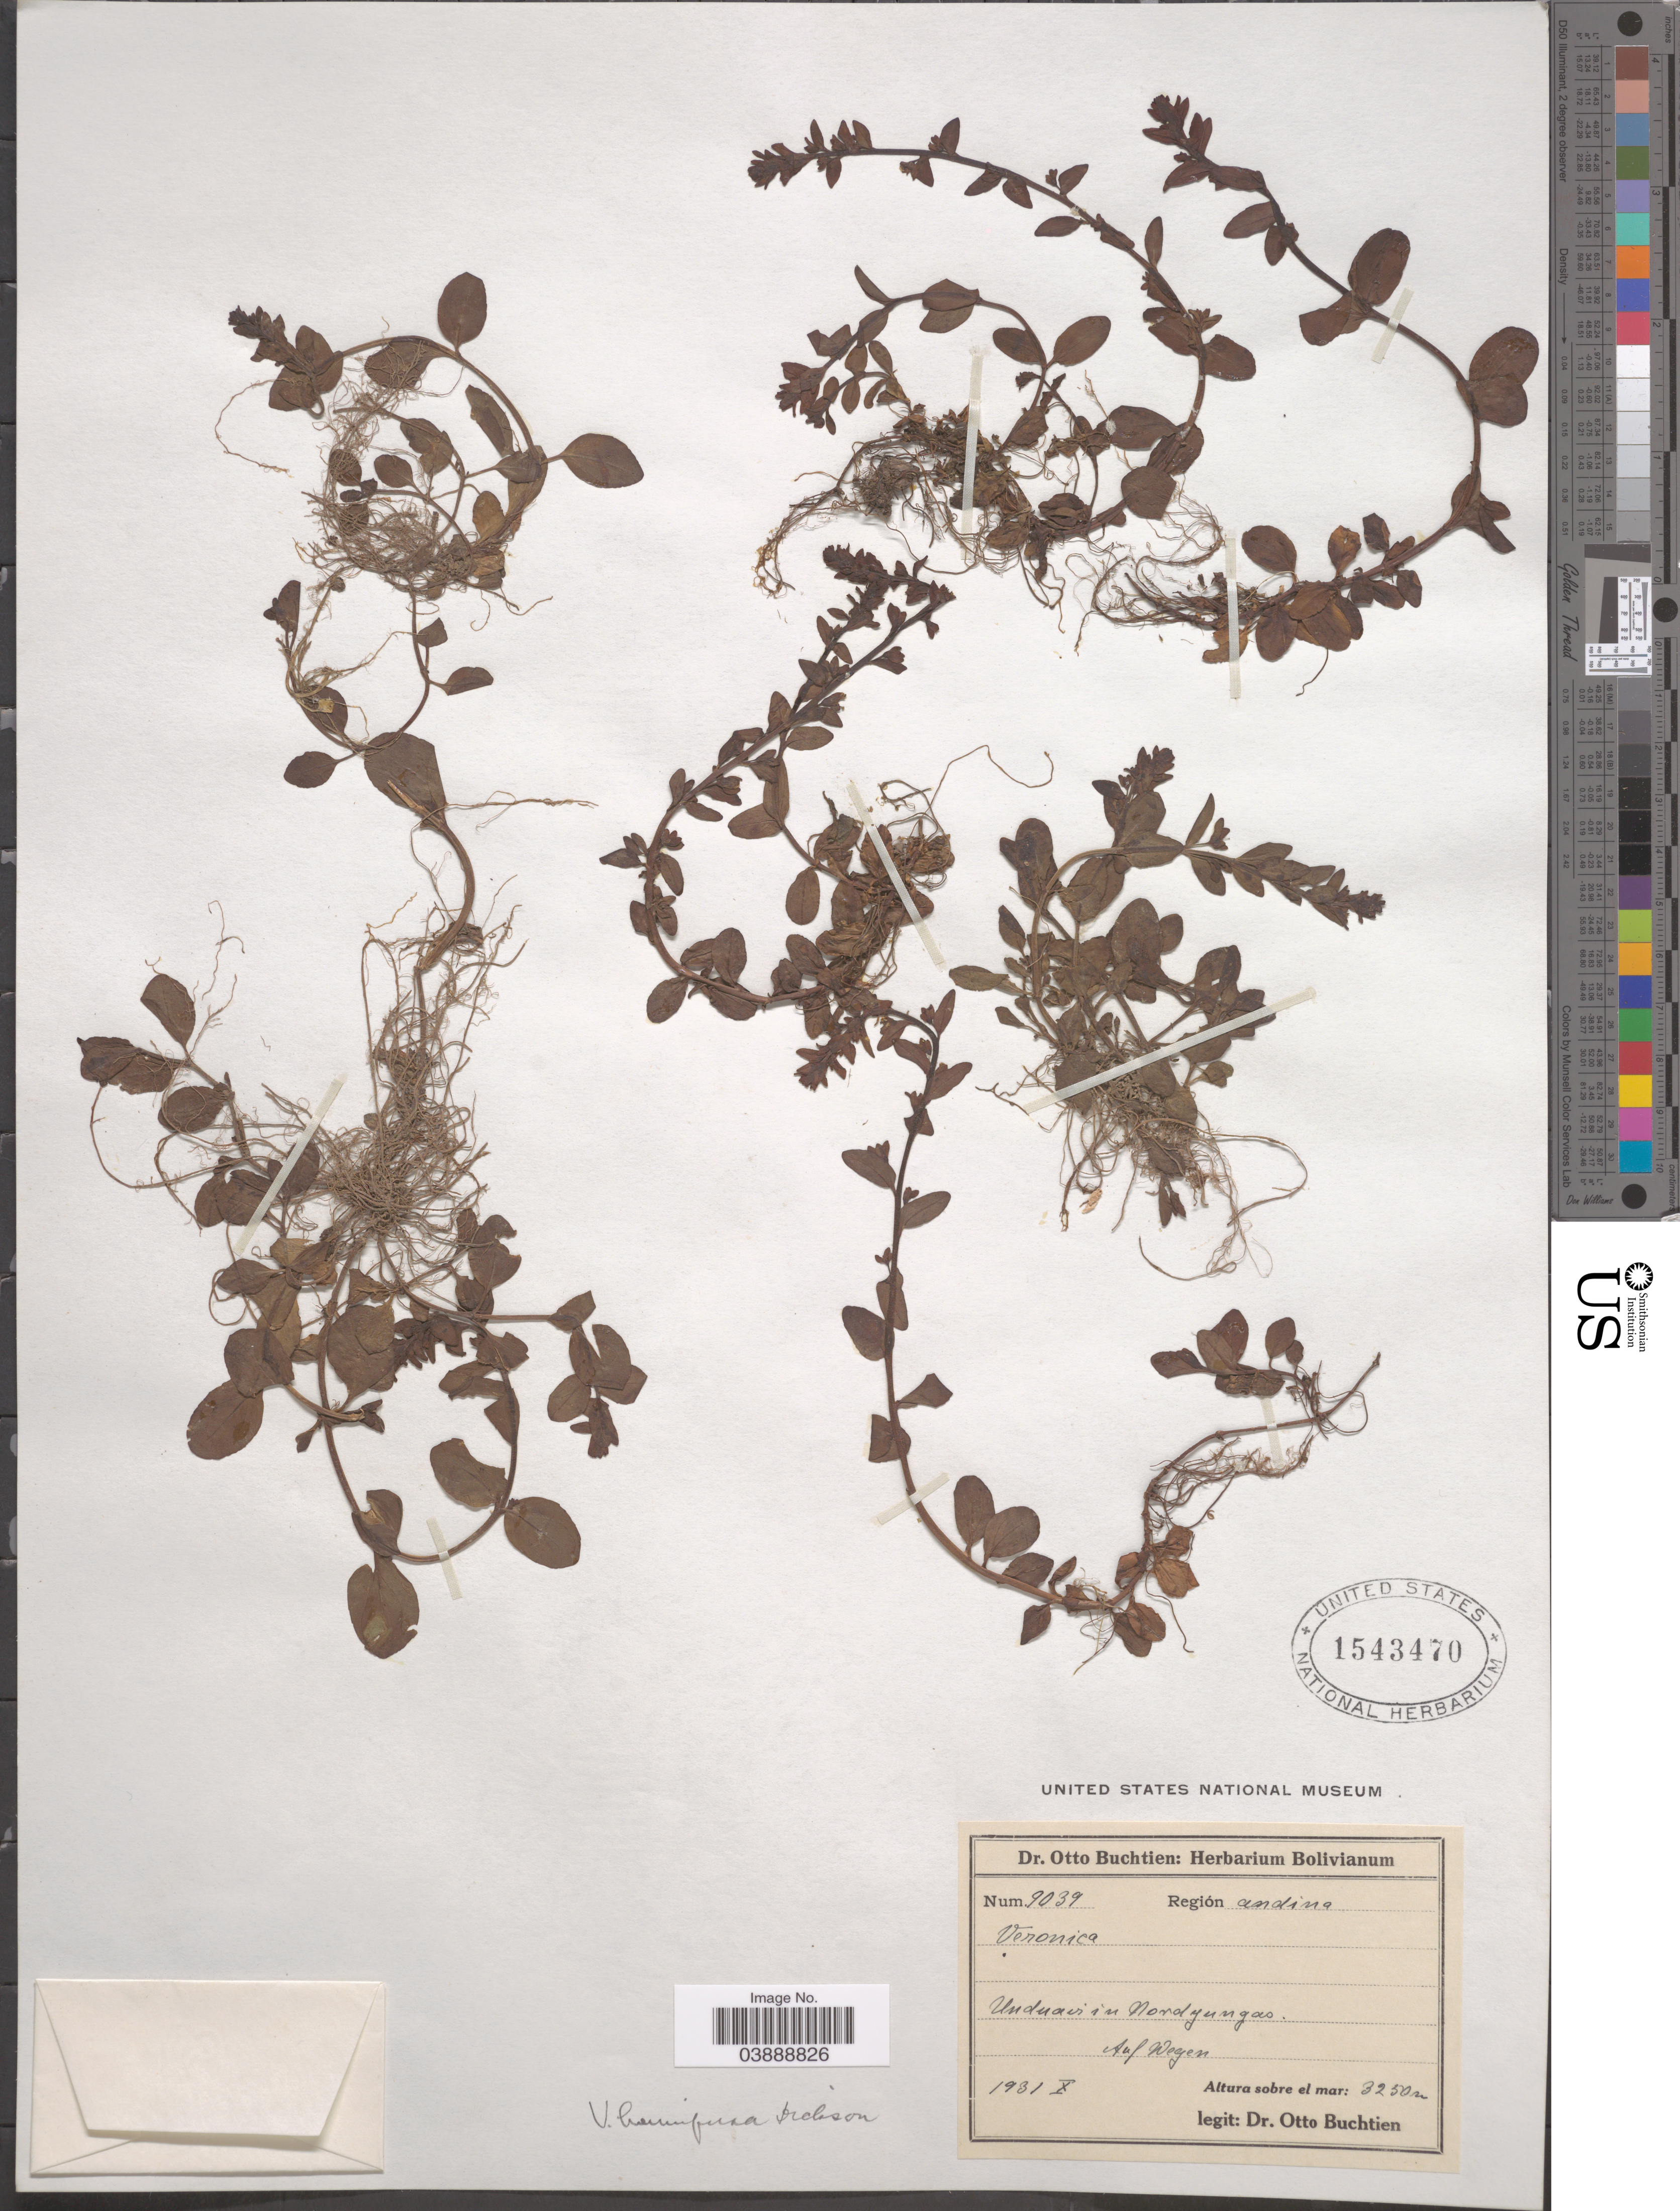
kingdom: Plantae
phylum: Tracheophyta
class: Magnoliopsida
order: Lamiales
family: Plantaginaceae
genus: Veronica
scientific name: Veronica serpyllifolia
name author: L.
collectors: O. Buchtien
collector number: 9039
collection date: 1931-10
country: Bolivia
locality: Región andina. Unduavi in Nordyungas. Auf Wegen.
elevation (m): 3250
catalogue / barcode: US 1543470